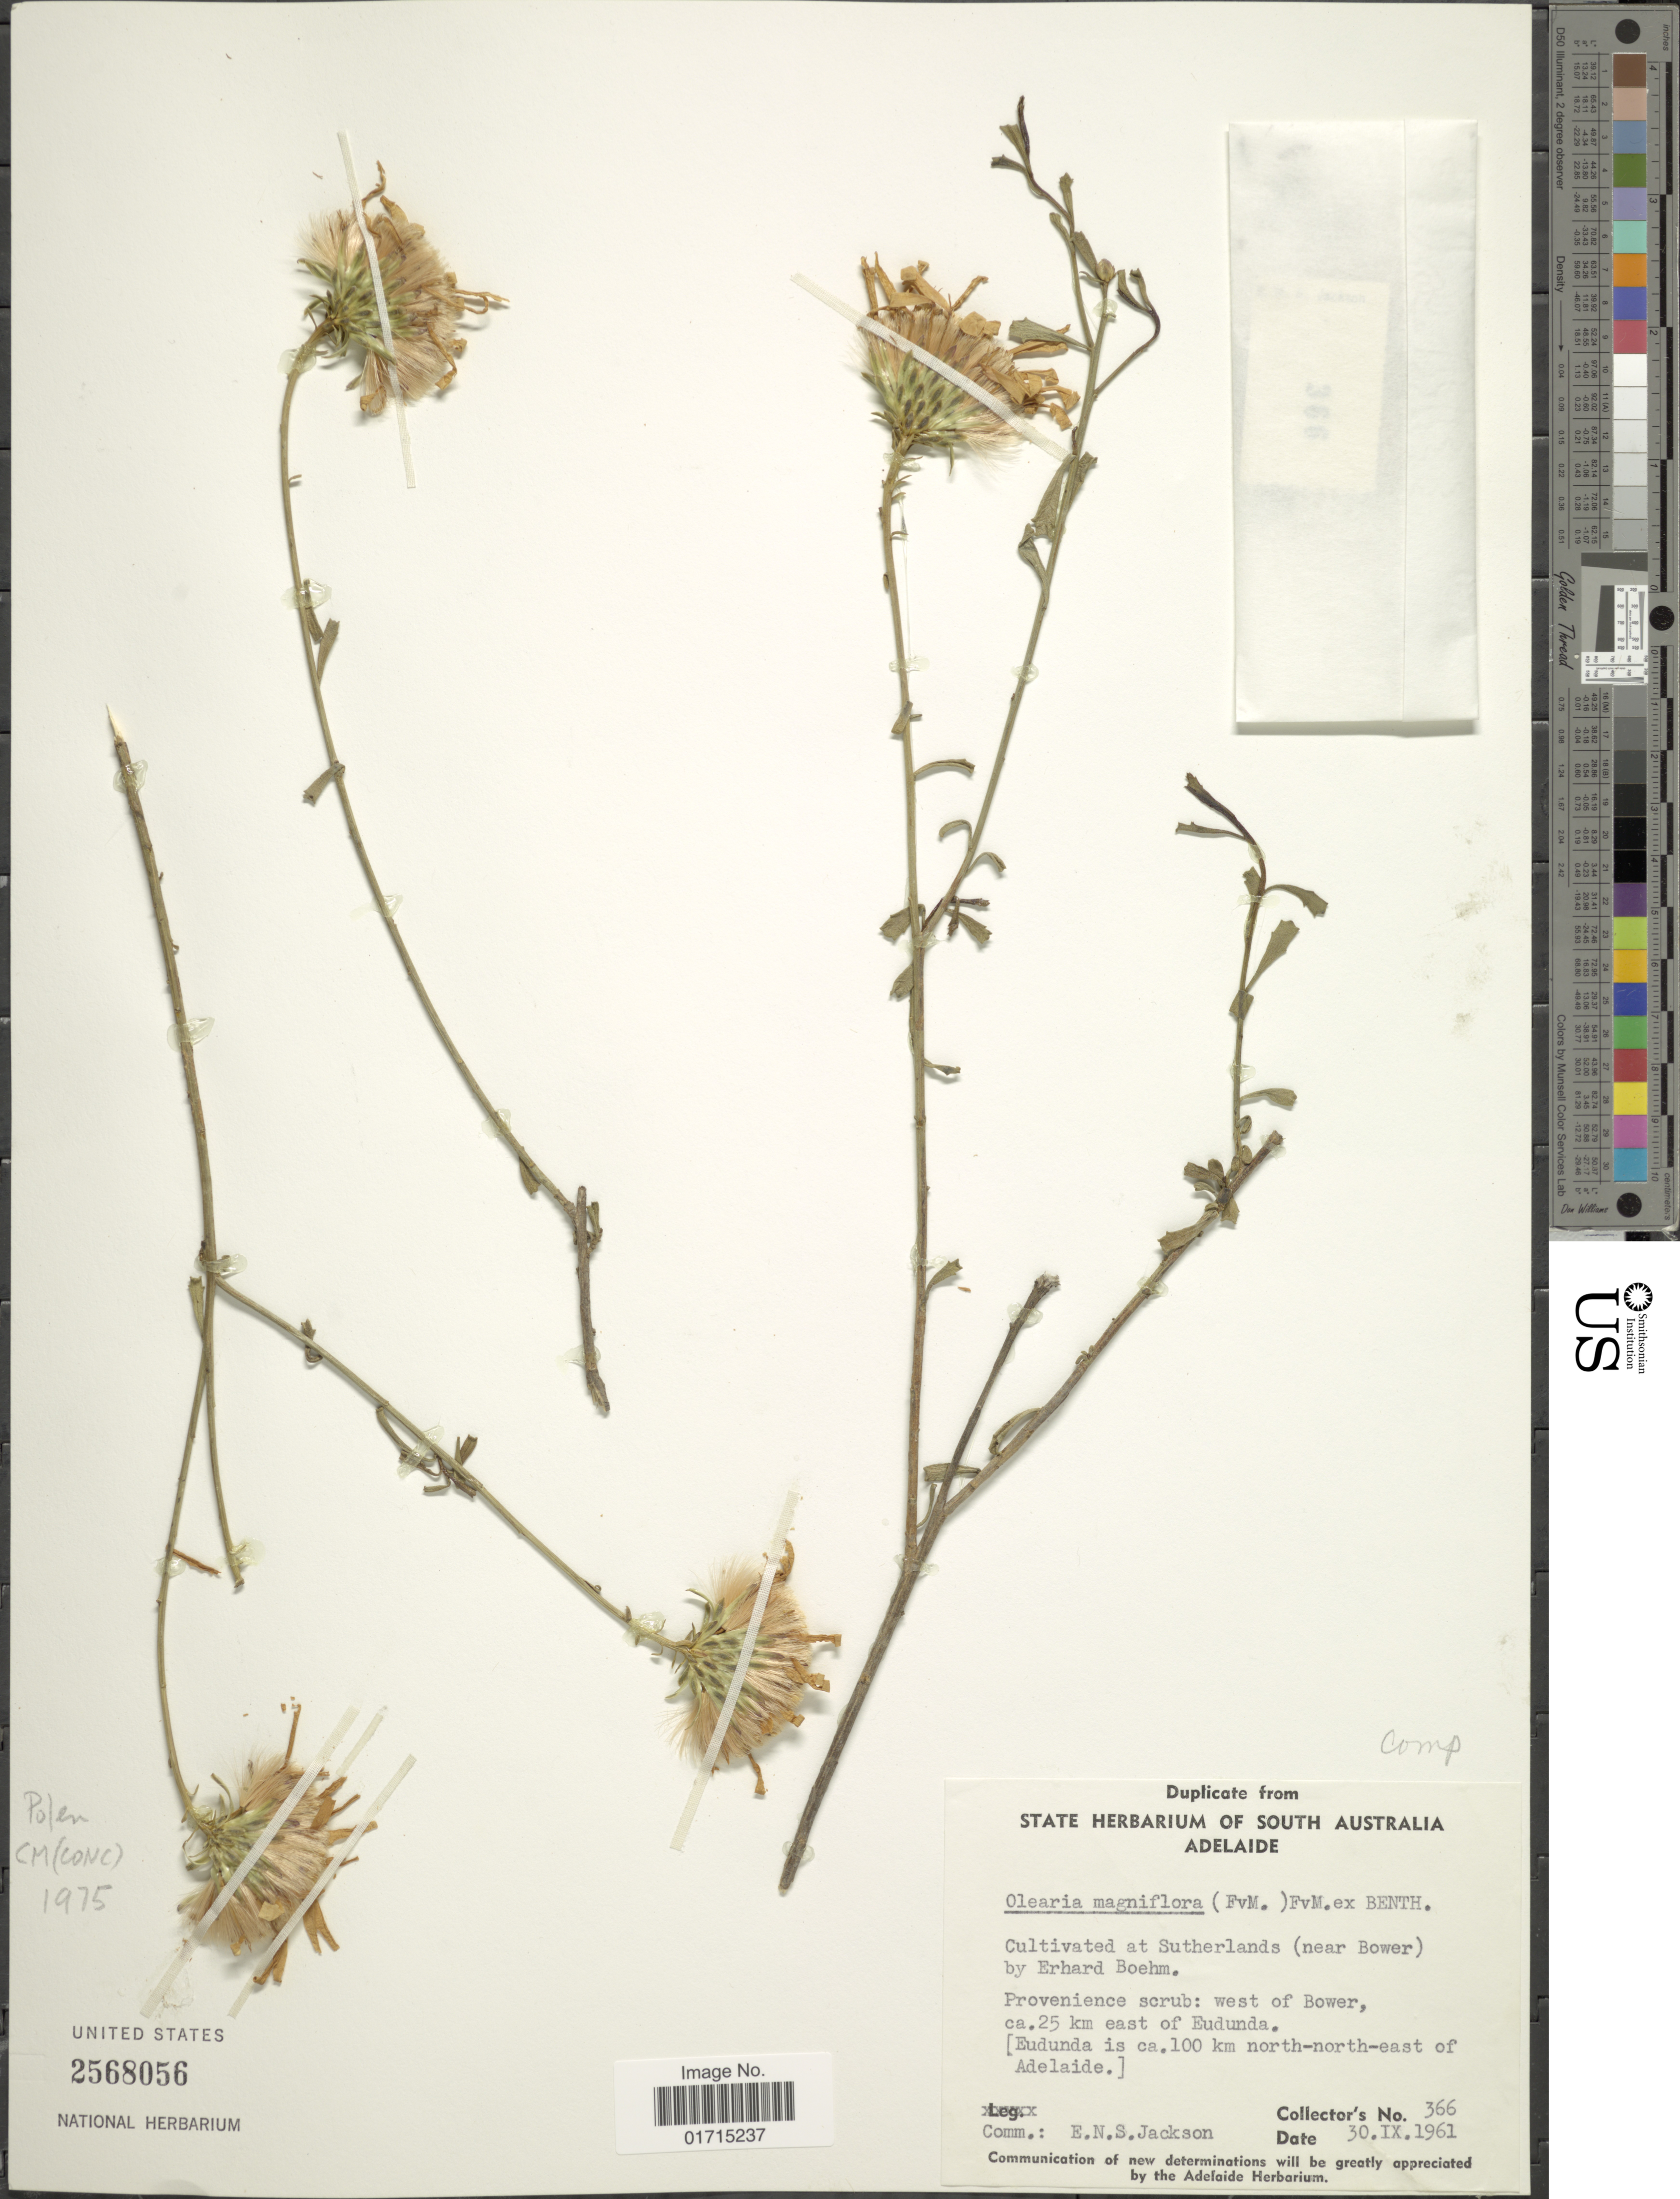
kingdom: Plantae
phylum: Tracheophyta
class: Magnoliopsida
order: Asterales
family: Asteraceae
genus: Olearia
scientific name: Olearia magniflora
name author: (F. Muell.) F. Muell. ex Benth.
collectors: E. Boehm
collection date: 1961-09-30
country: Australia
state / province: South Australia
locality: South Australia. Sutherlands (Near Bower)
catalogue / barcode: US 2568056